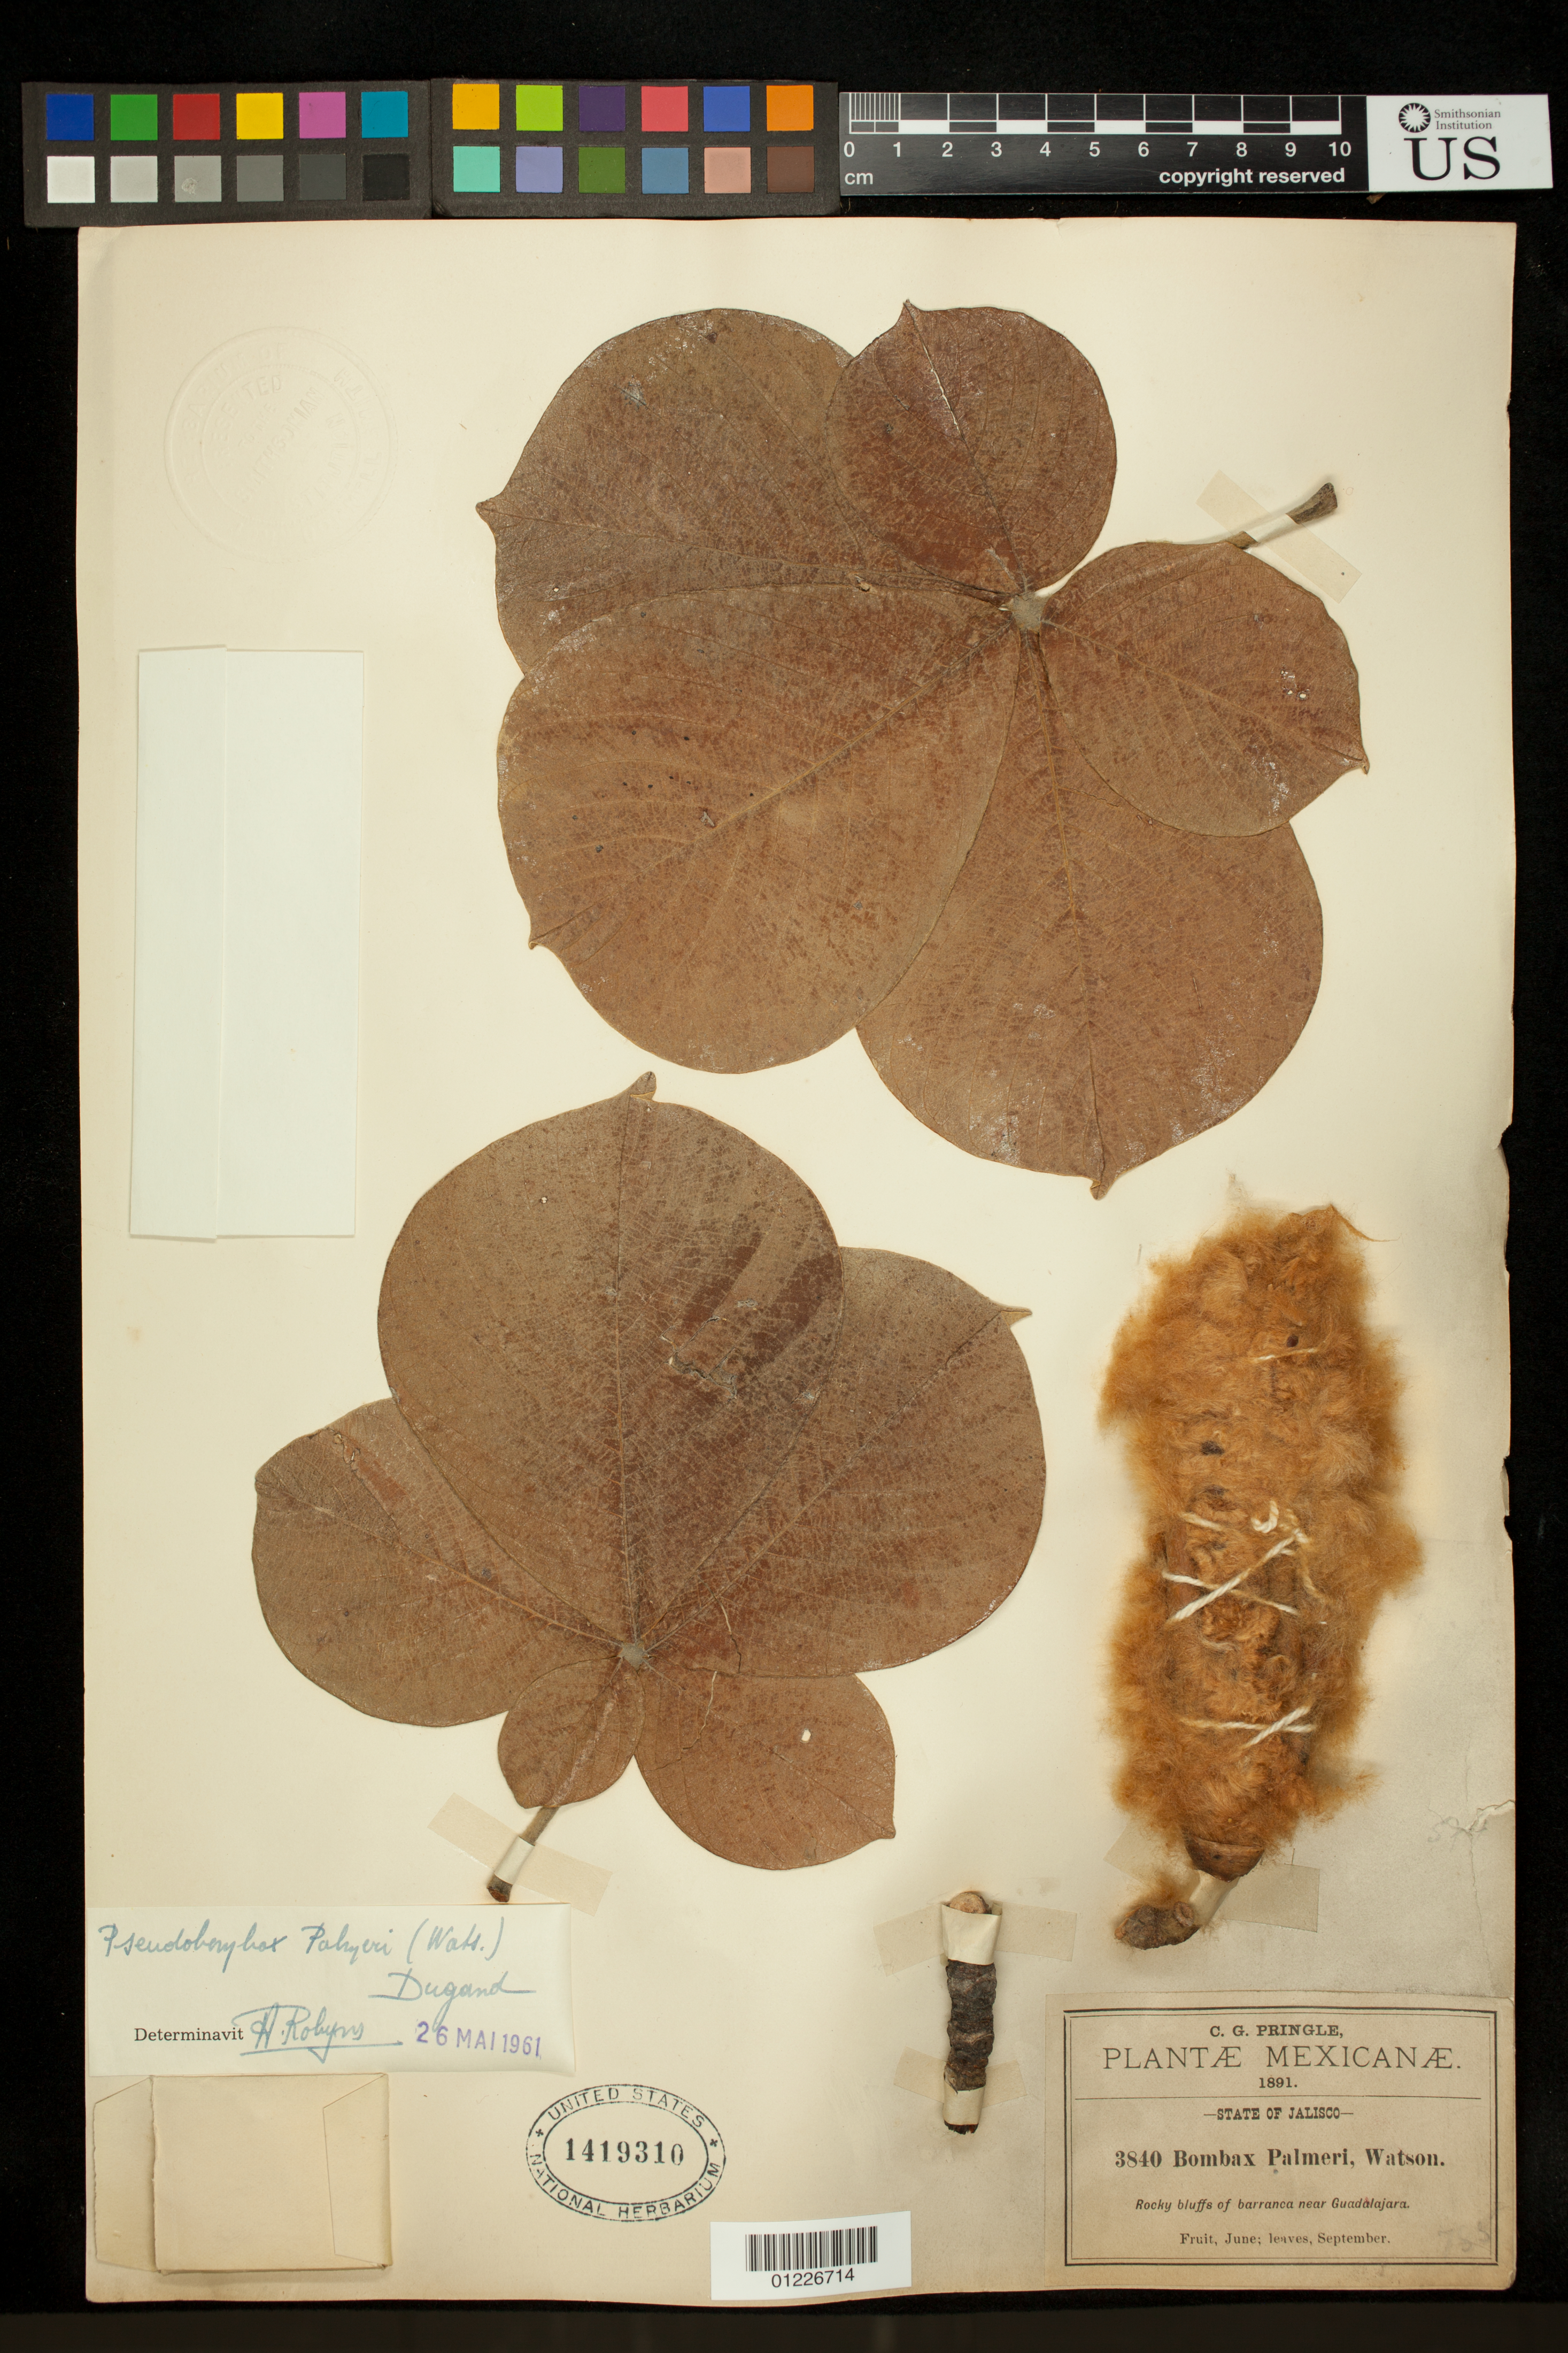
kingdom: Plantae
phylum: Tracheophyta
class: Magnoliopsida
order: Malvales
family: Malvaceae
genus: Pseudobombax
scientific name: Pseudobombax palmeri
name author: (S. Watson) Dugand G.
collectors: C. G. Pringle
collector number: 3840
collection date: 1891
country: Mexico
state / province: Jalisco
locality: Rocky bluffs of barranca near Guadalajara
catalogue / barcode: US 1419310